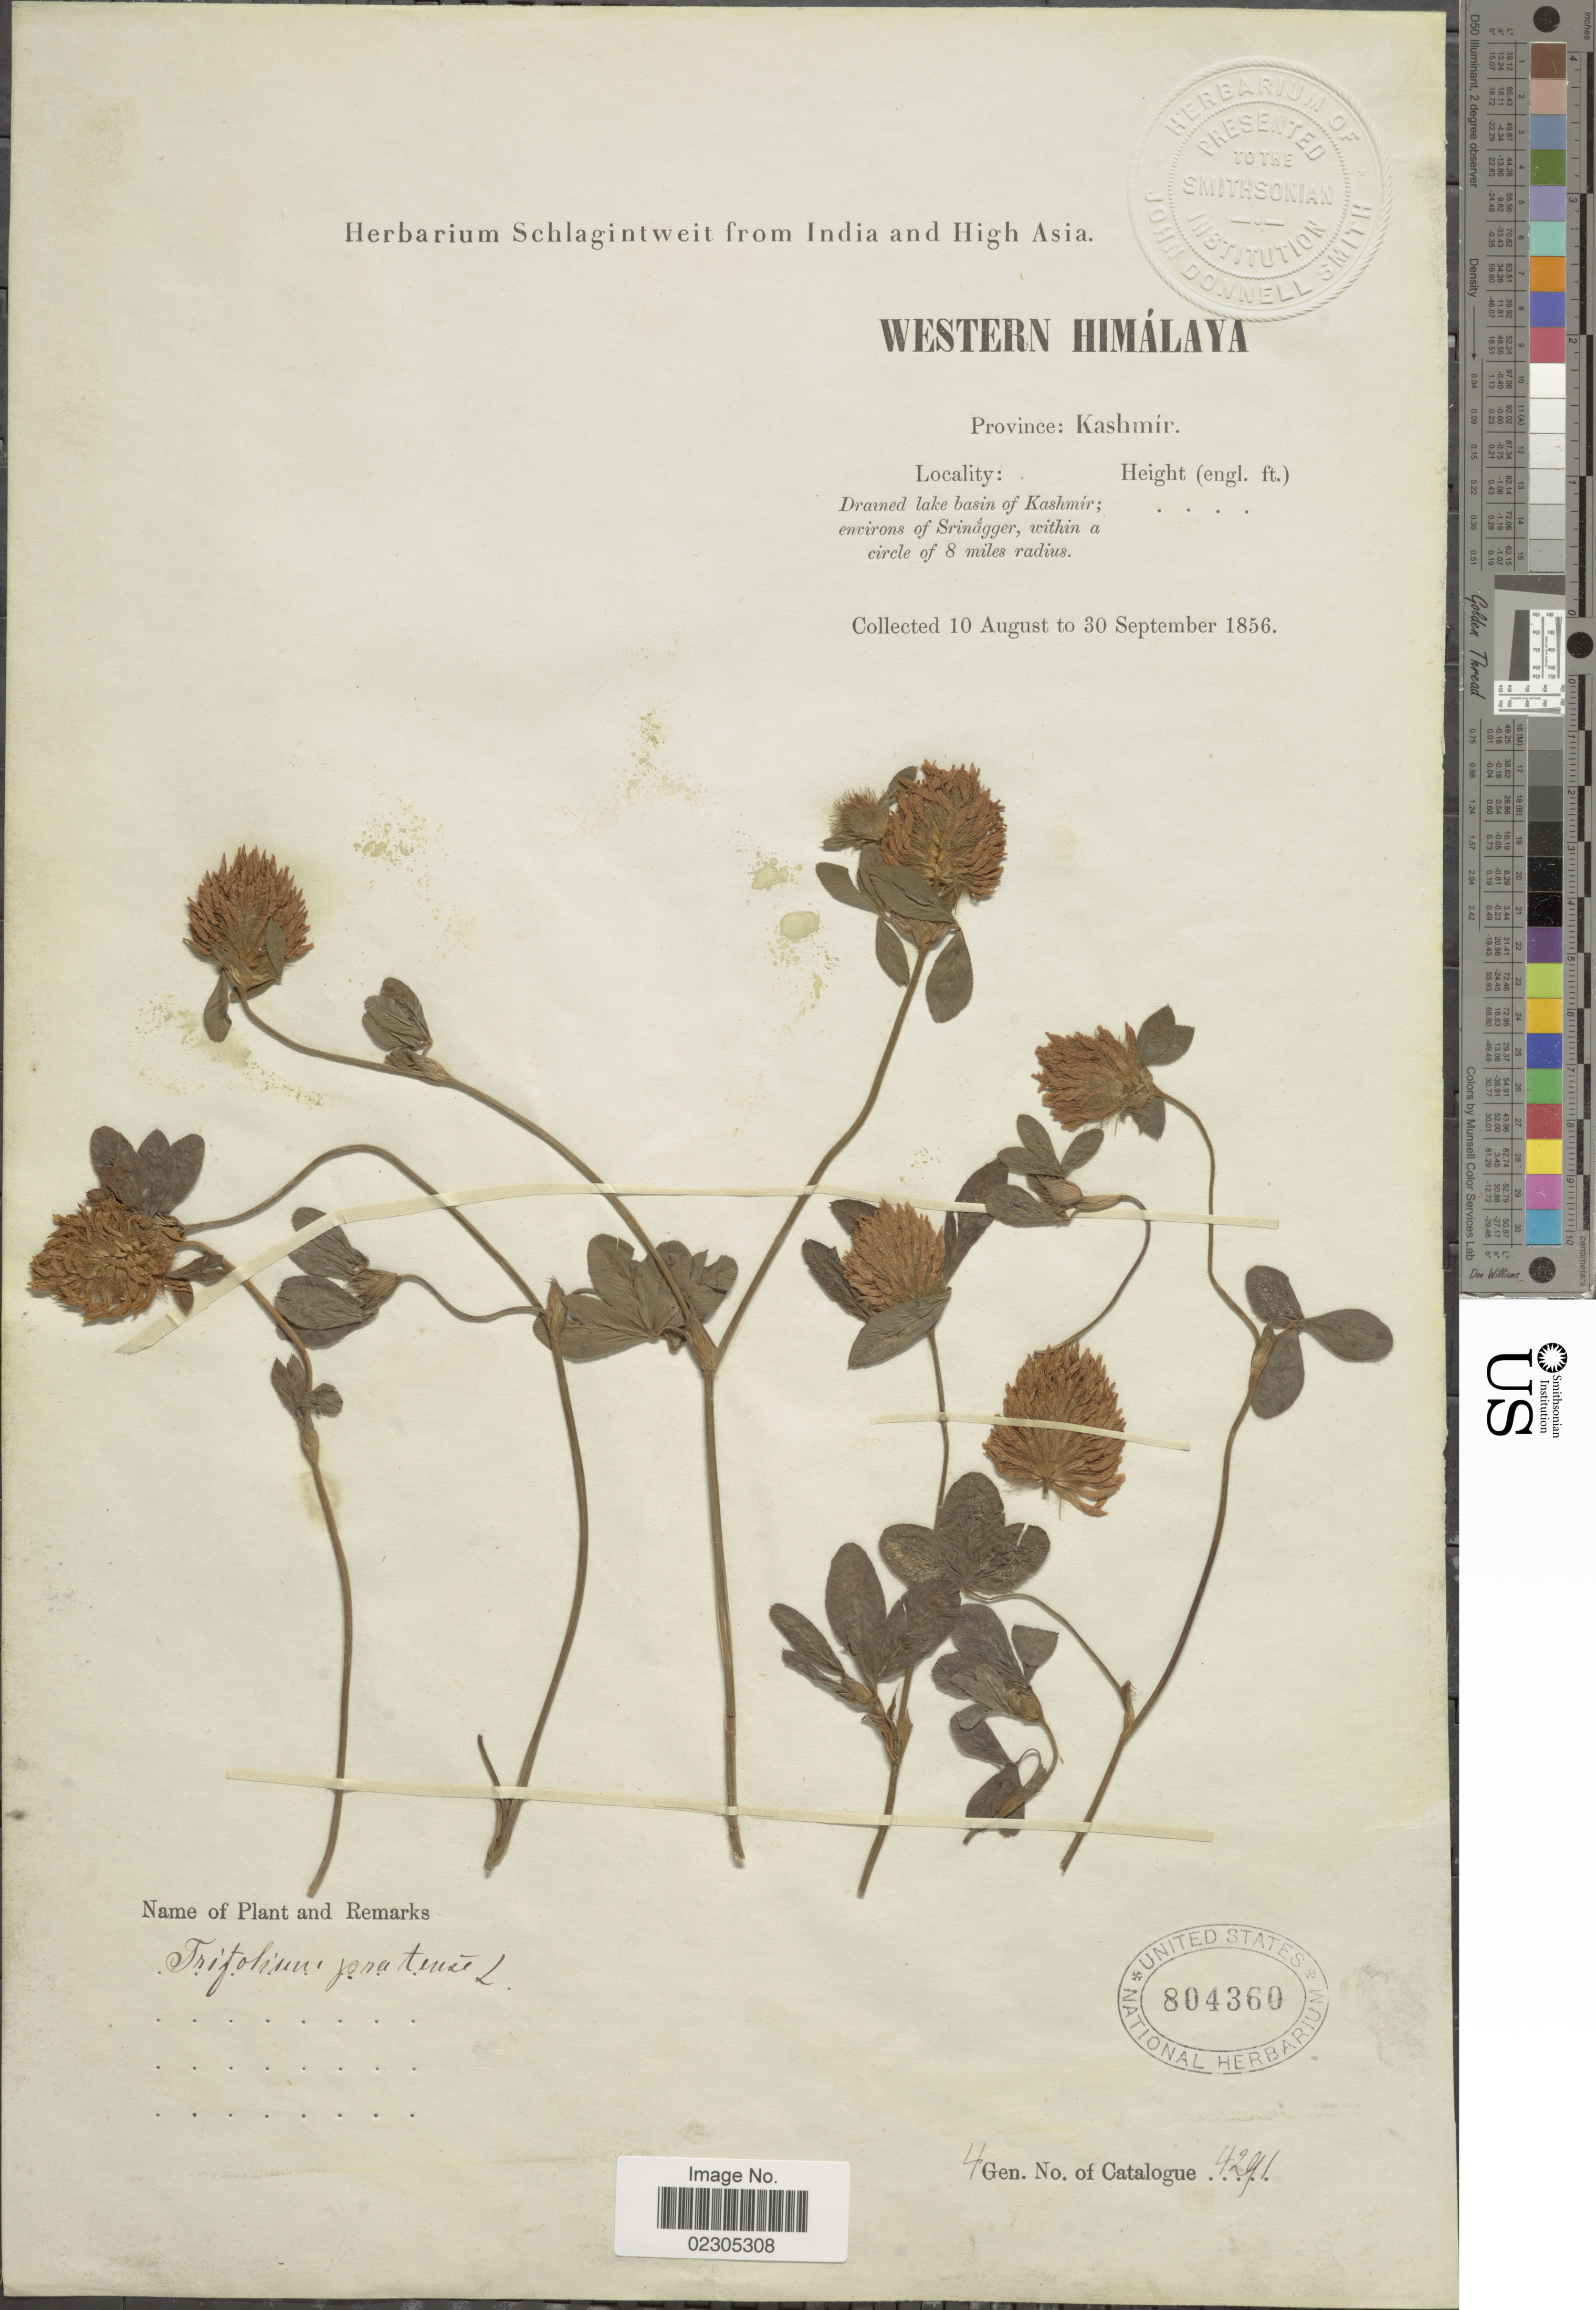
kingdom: Plantae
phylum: Tracheophyta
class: Magnoliopsida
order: Fabales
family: Fabaceae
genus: Trifolium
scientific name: Trifolium pratense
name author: L.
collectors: ex herb. Schlagintweit from India and High Asia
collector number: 4291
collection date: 1856-08-10/1856-09-30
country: India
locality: Western Himalaya, Province: Kashmir, Drained lake basin of Kashmir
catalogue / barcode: US 804360